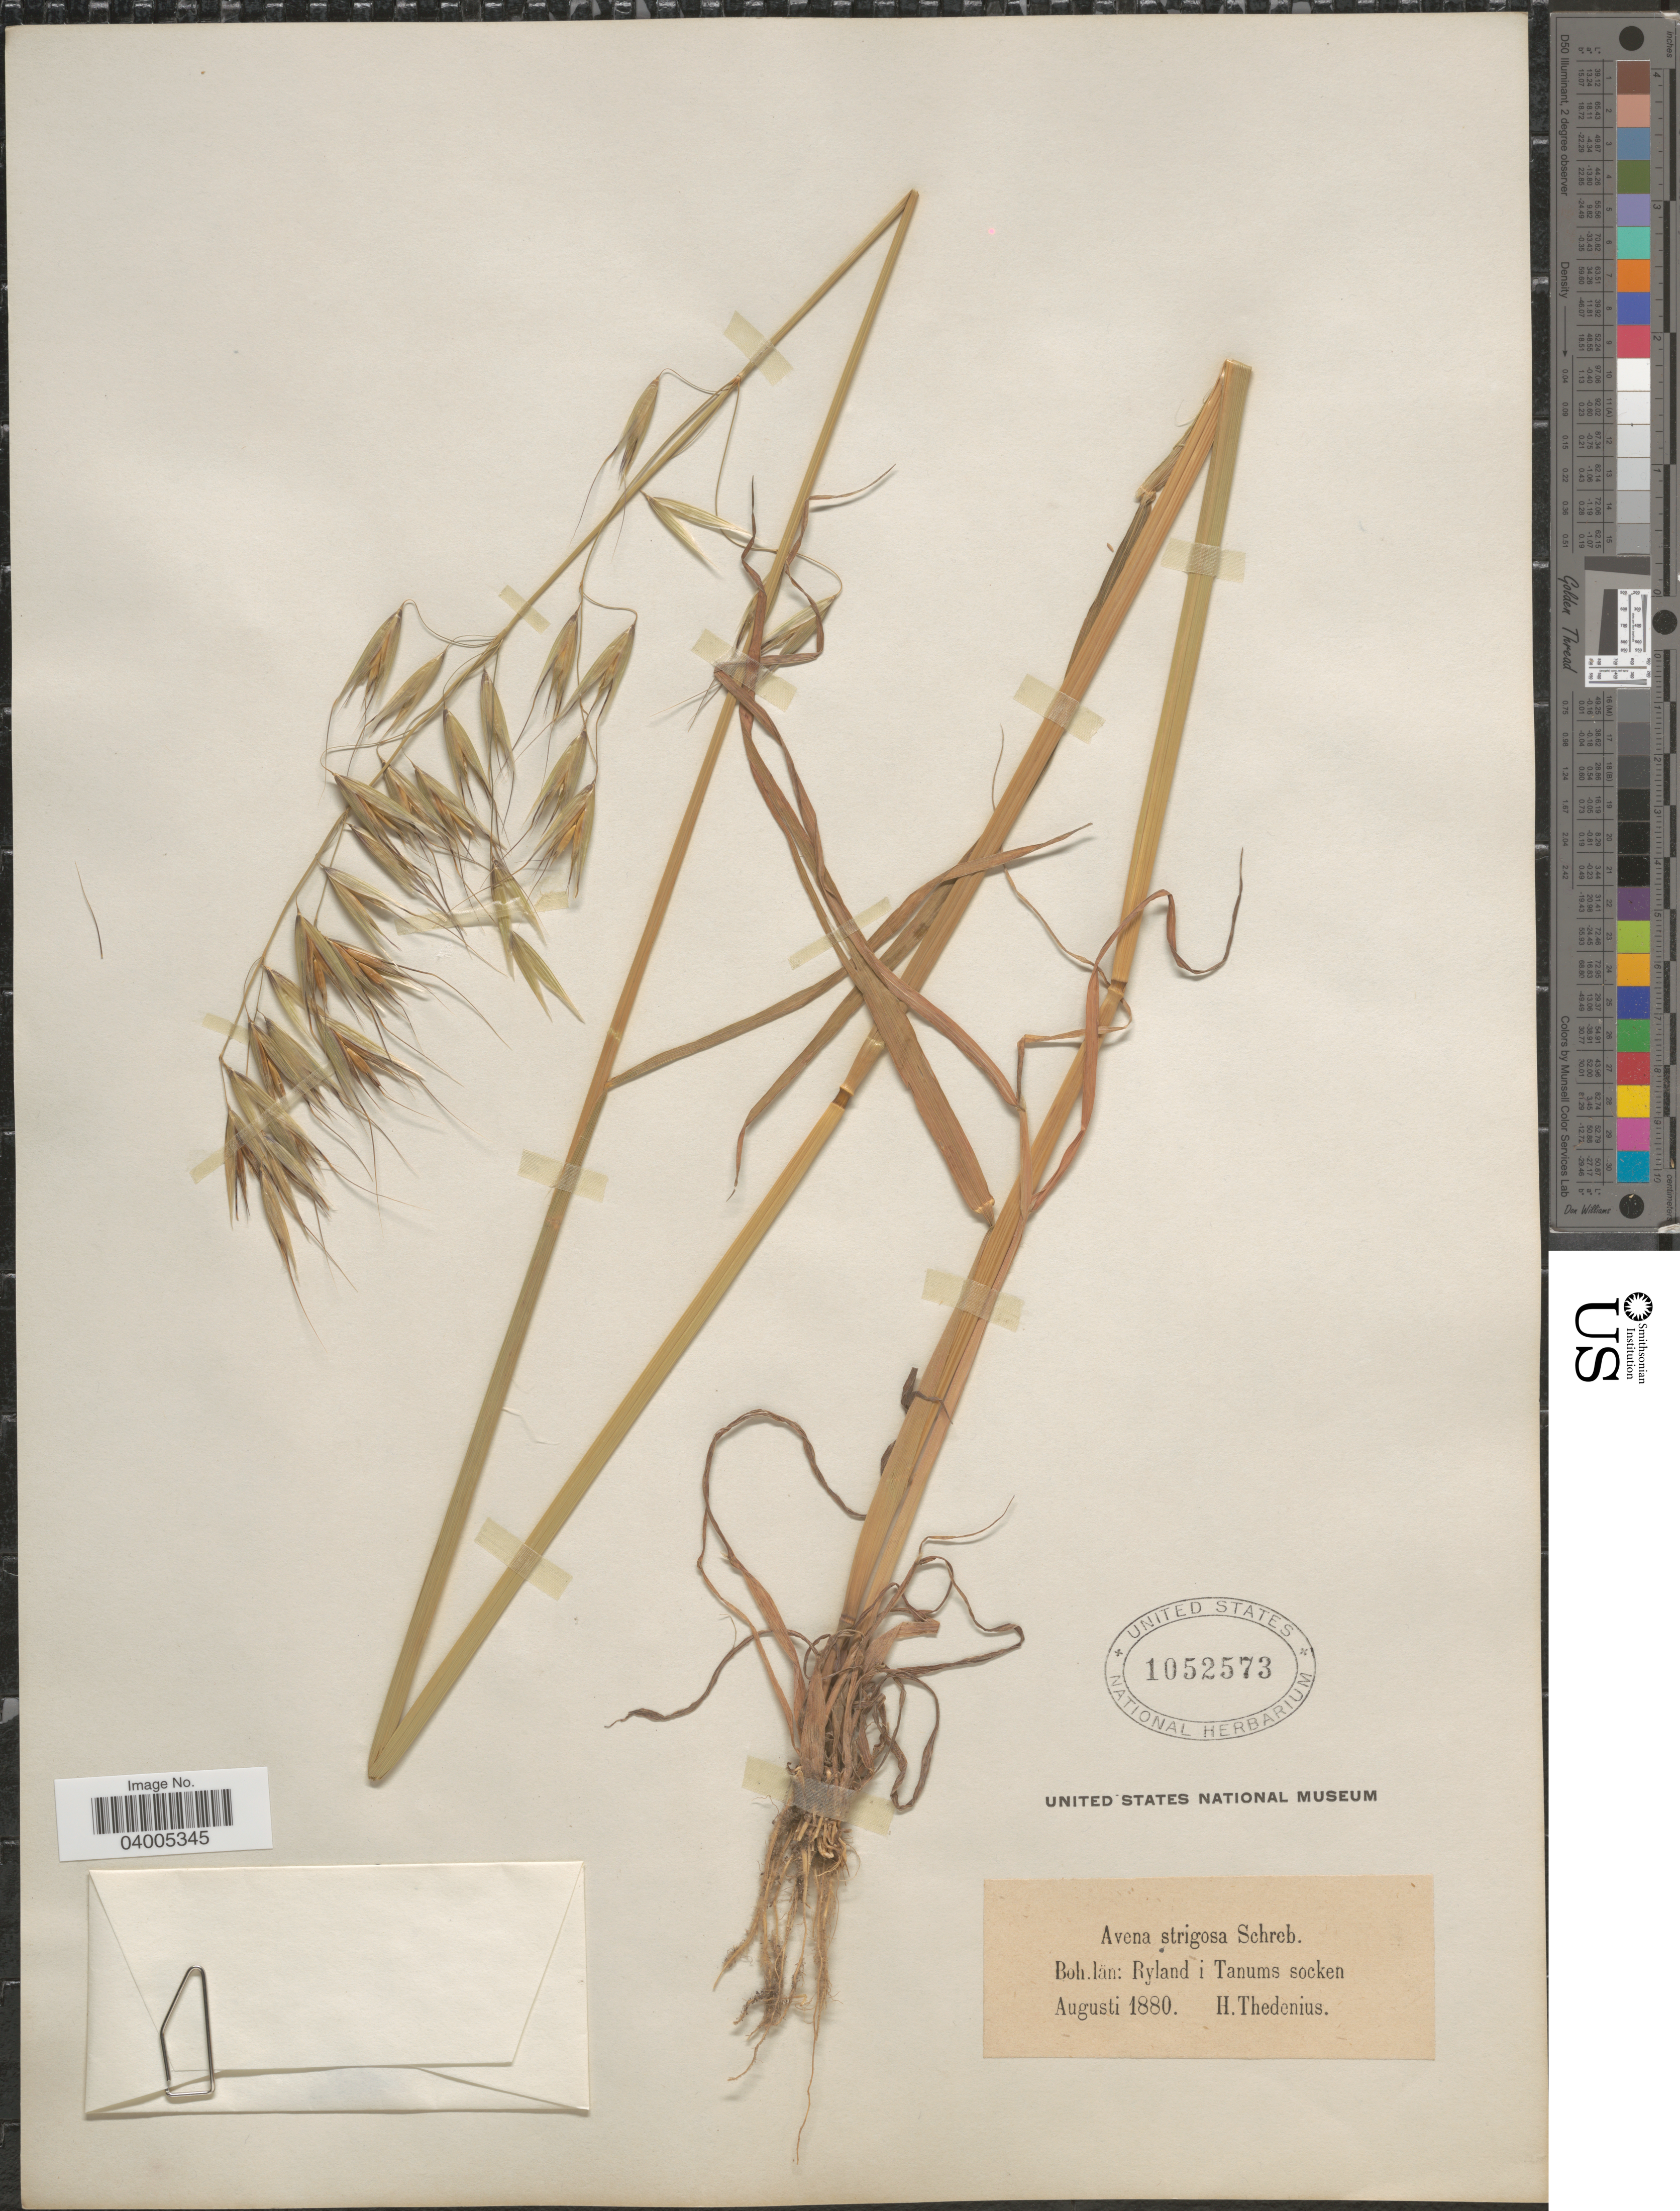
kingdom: Plantae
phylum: Tracheophyta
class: Liliopsida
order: Poales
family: Poaceae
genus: Avena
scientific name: Avena strigosa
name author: Schreb.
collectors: H. Thedenius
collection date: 1880-08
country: Sweden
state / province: Västra Götaland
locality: Boh.län: Ryland i Tanums socken.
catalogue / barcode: US 1052573